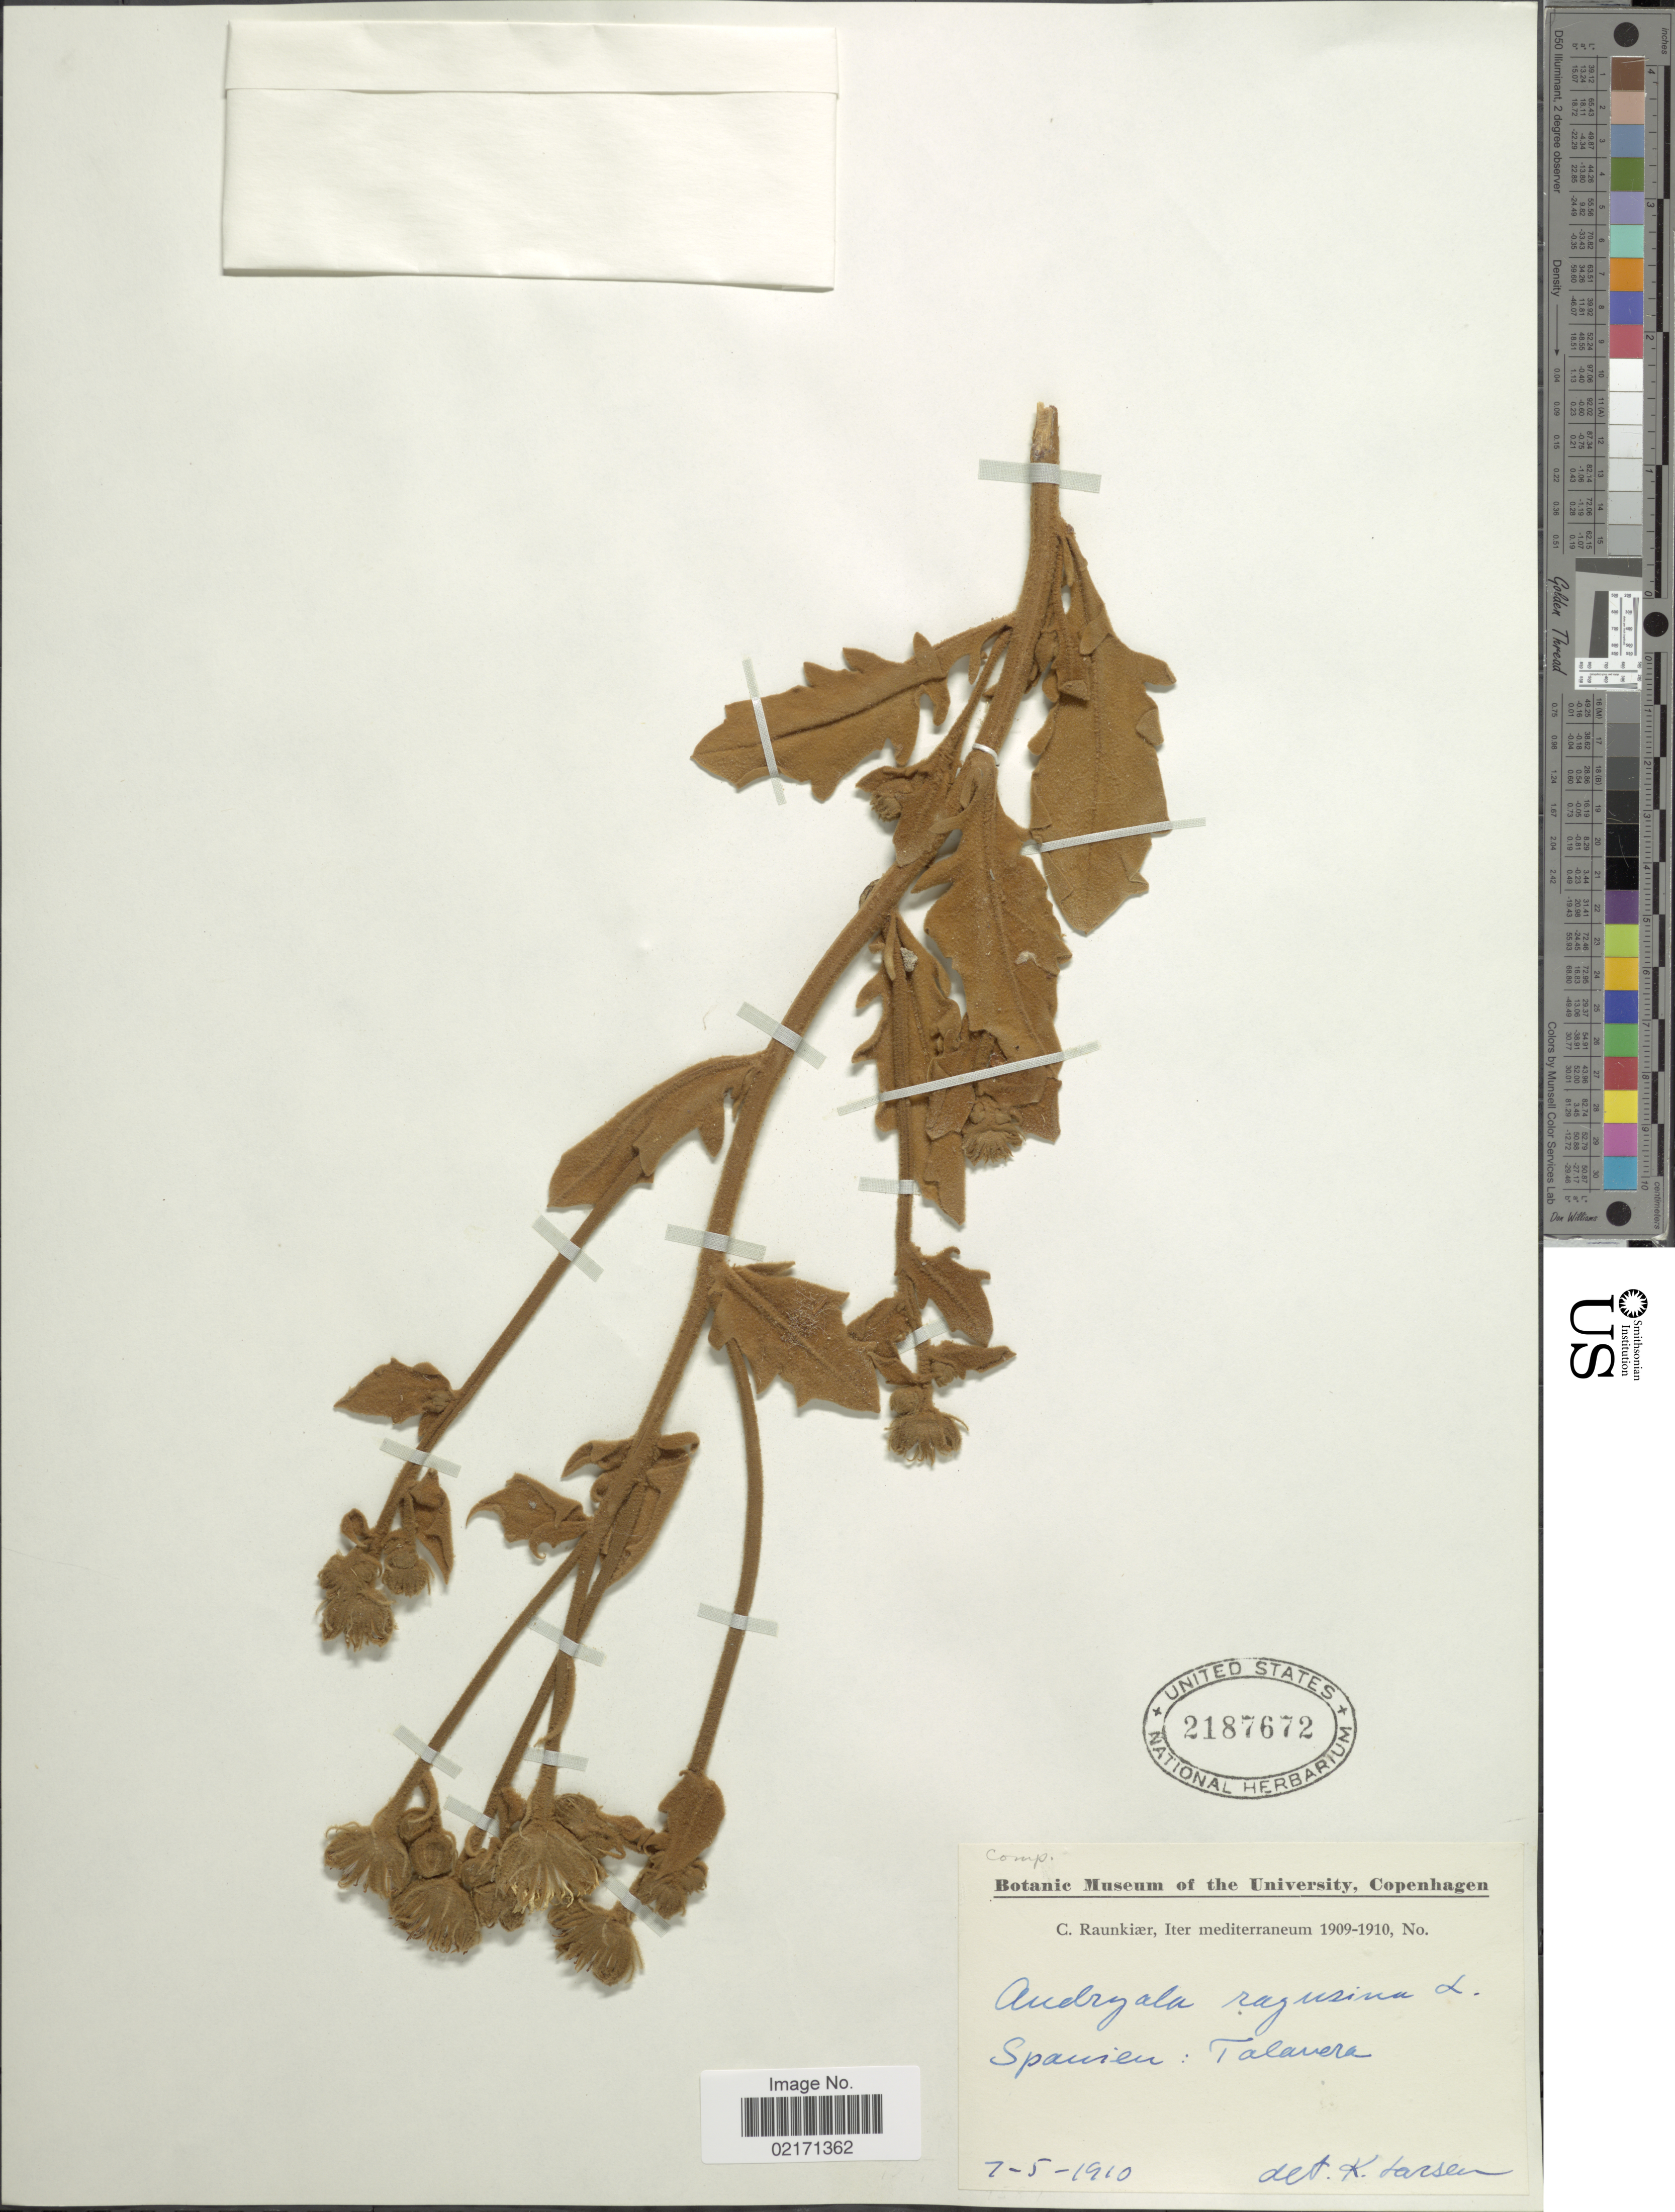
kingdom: Plantae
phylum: Tracheophyta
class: Magnoliopsida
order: Asterales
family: Asteraceae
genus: Andryala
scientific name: Andryala ragusina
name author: L.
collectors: C. Raunkiær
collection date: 1910-05-07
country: Spain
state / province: Castilla-La Mancha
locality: Iter mediterraneum. Talavera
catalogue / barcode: US 2187672